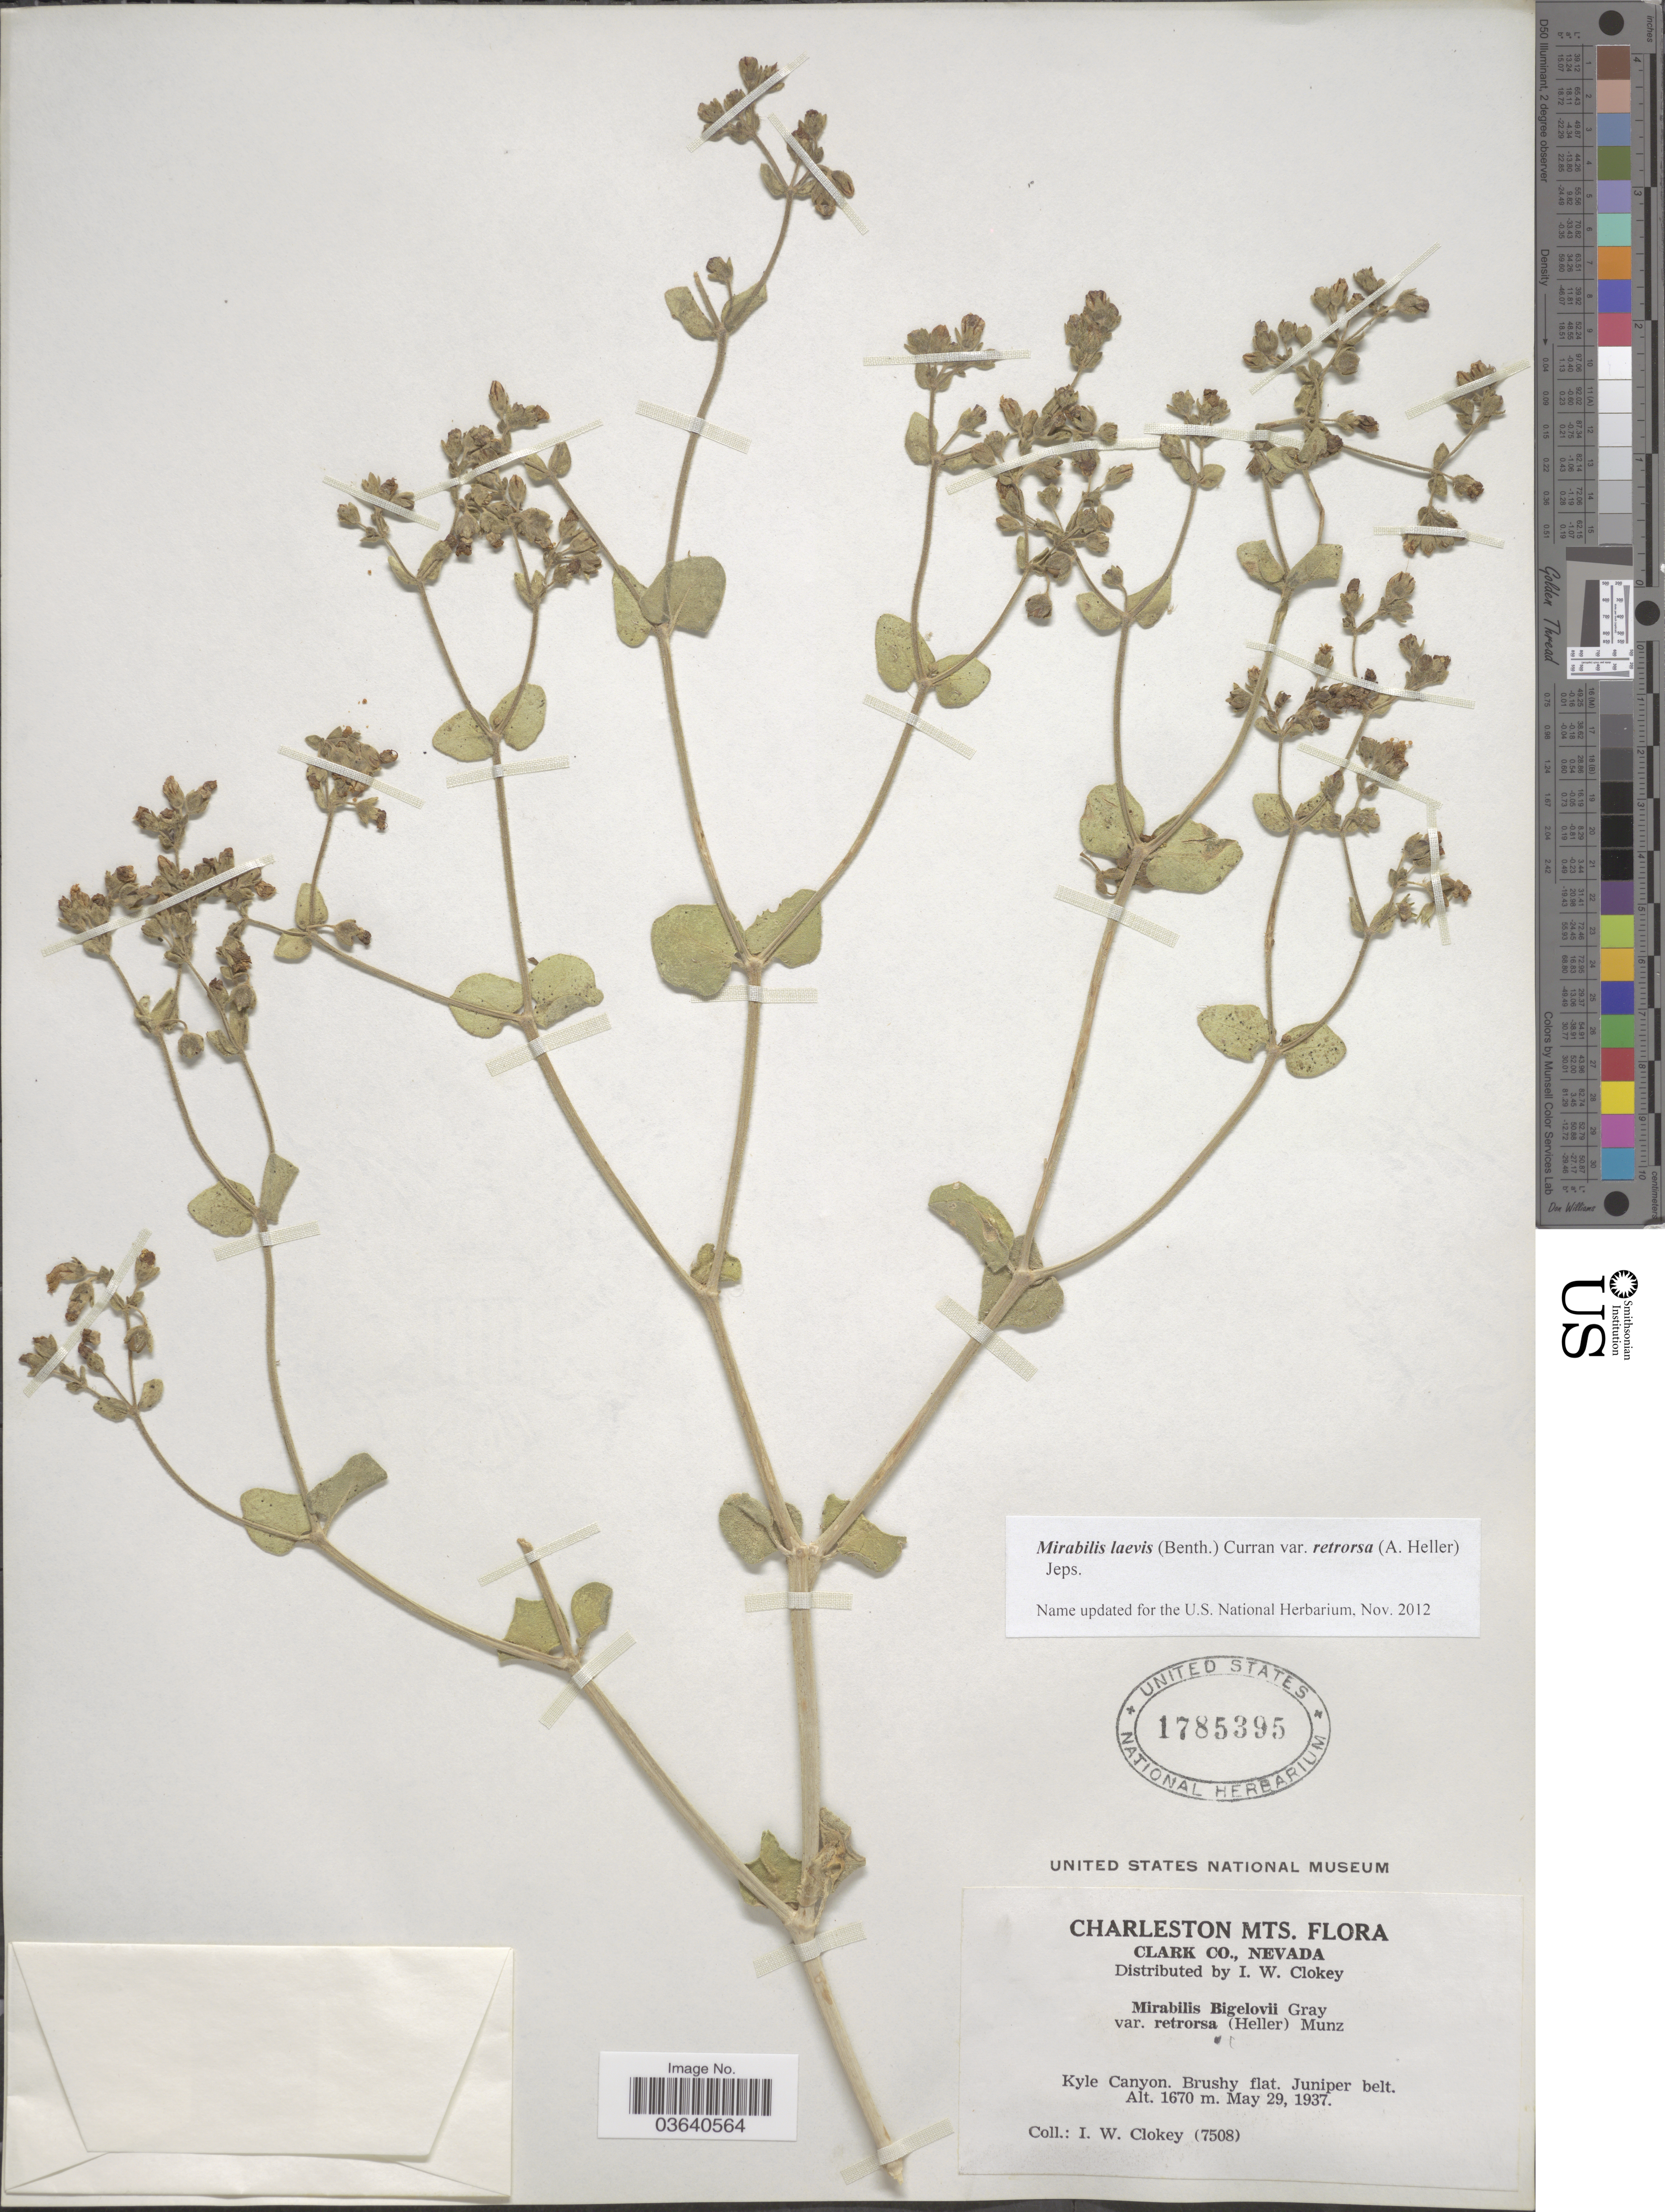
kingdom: Plantae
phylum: Tracheophyta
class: Magnoliopsida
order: Caryophyllales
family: Nyctaginaceae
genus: Mirabilis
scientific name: Mirabilis laevis var. retrorsa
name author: (A. Heller) Jeps.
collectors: I. W. Clokey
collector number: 7508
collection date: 1937-05-29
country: United States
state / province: Nevada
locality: Charleston Mts. Clark Co. Kyle Canyon. Brushy flat. Juniper belt.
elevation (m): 1670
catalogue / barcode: US 1785395